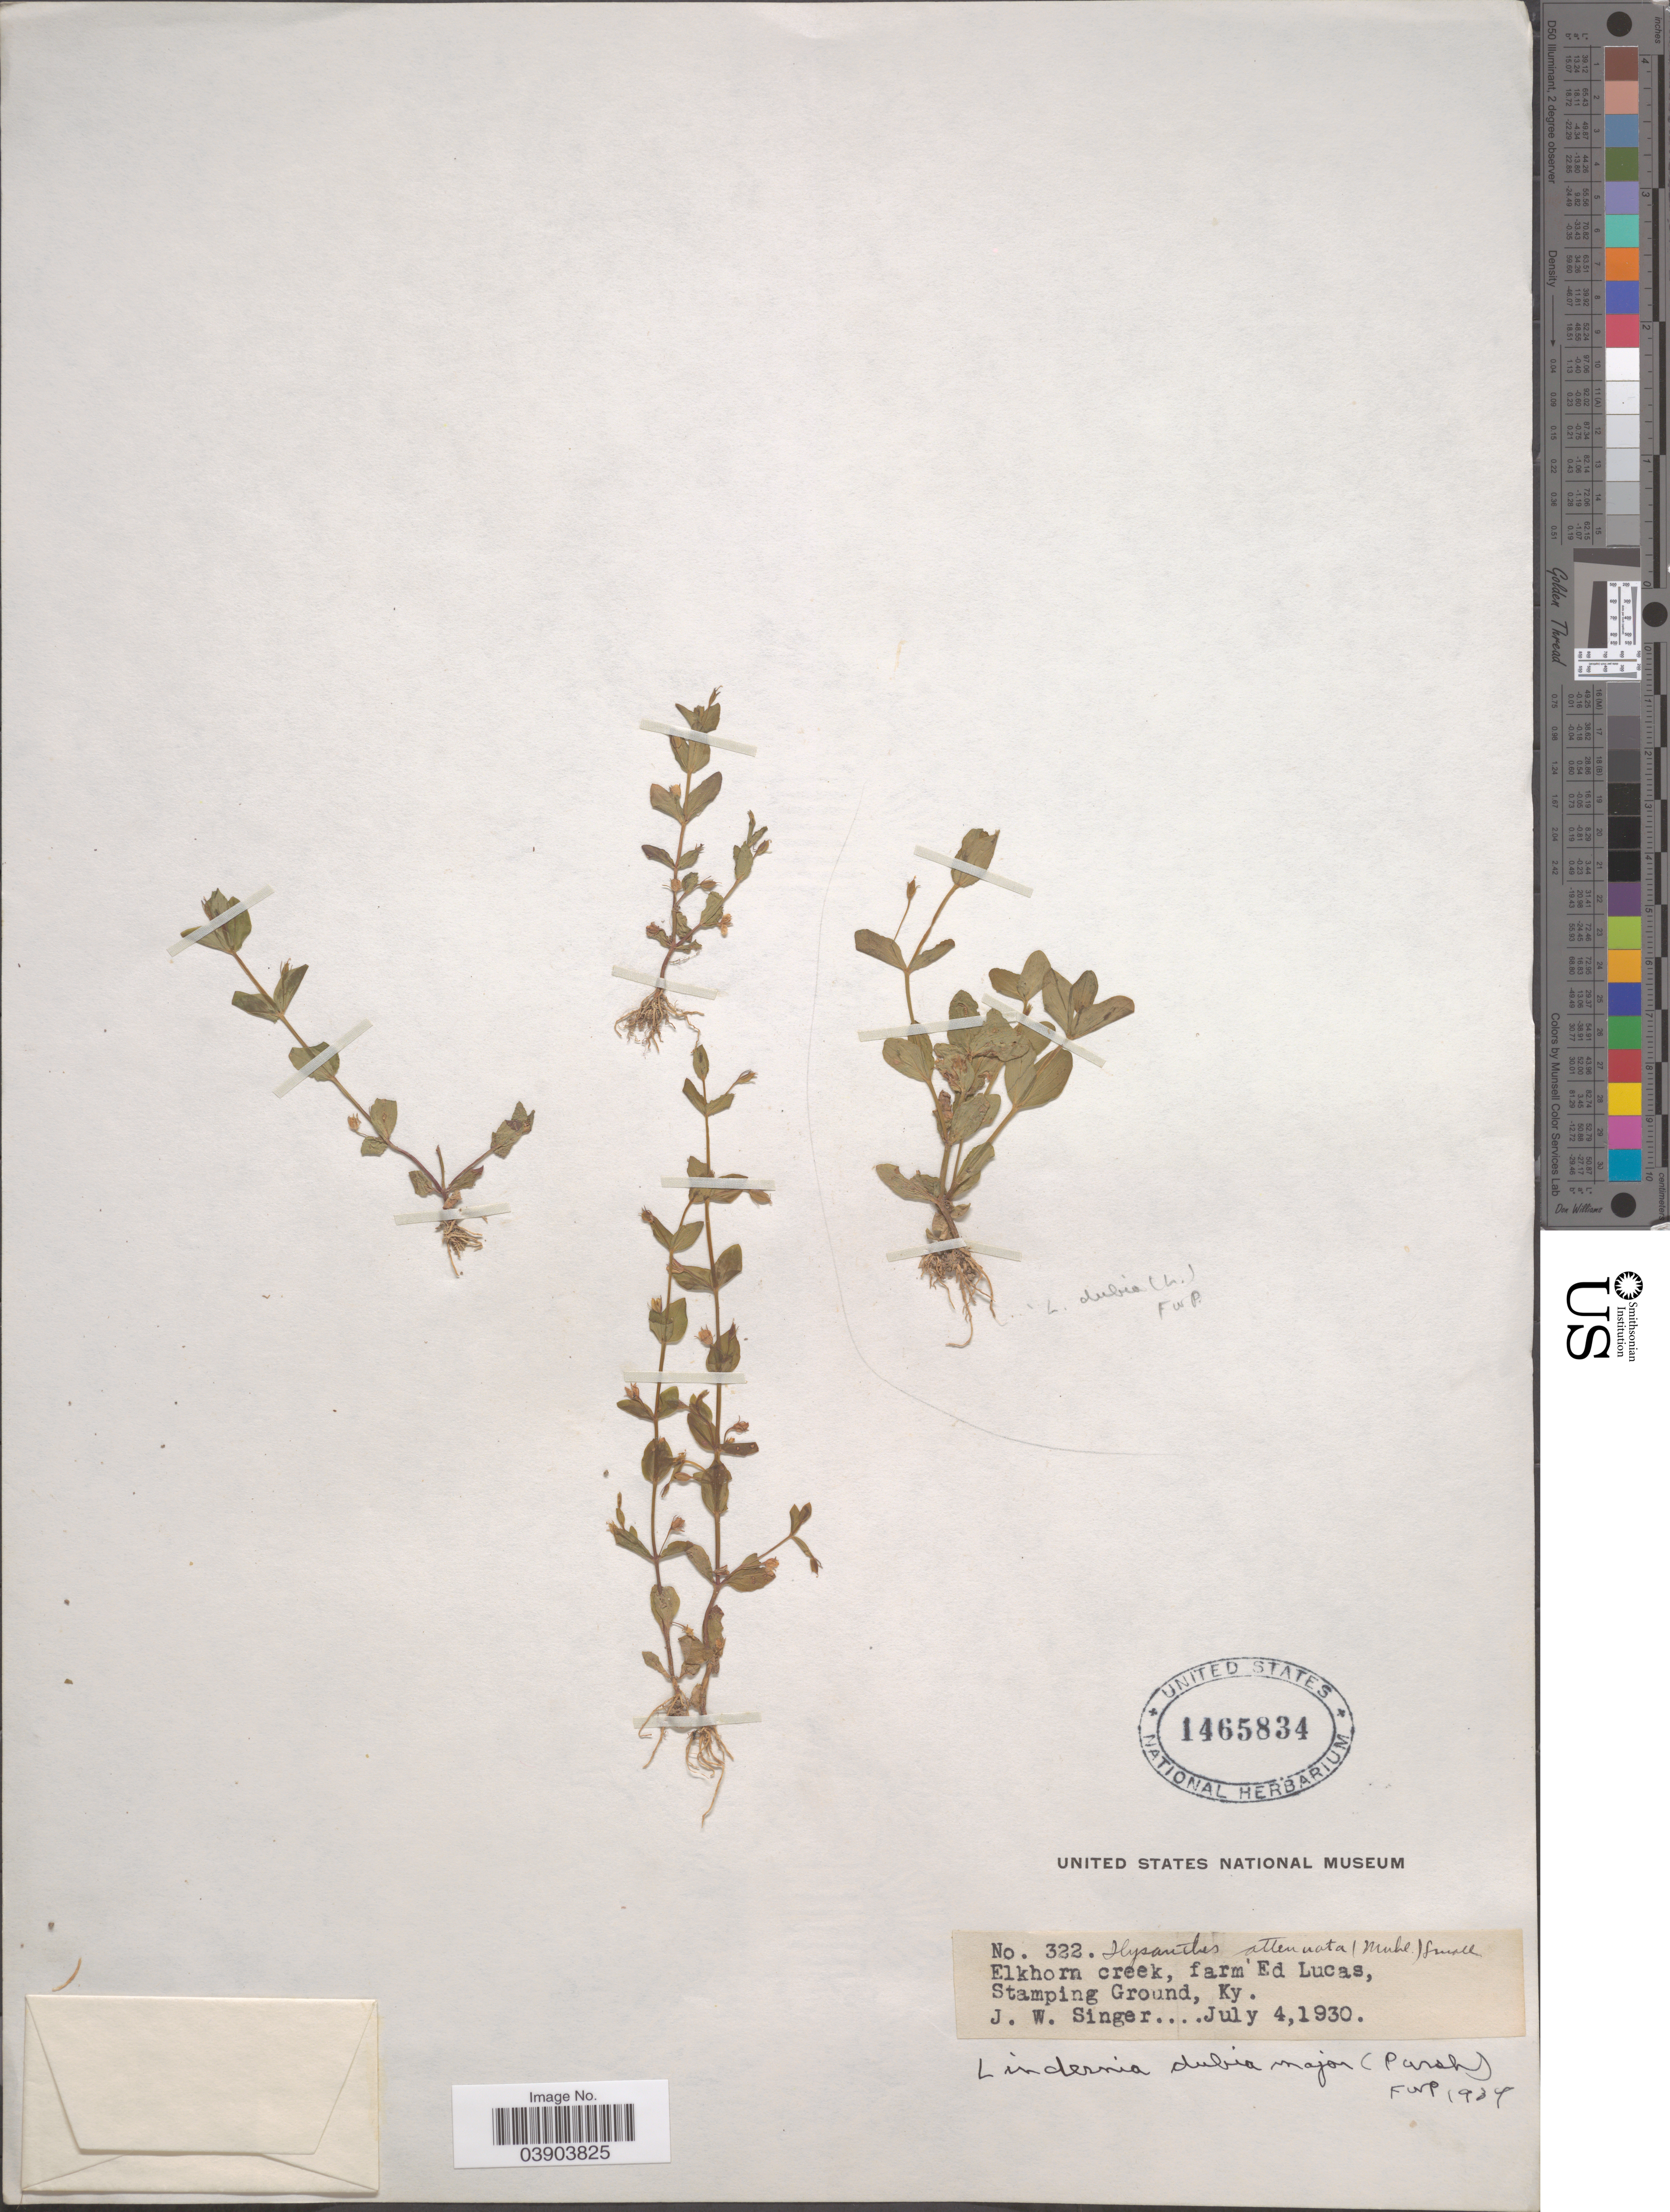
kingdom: Plantae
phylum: Tracheophyta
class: Magnoliopsida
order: Lamiales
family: Linderniaceae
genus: Lindernia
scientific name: Lindernia dubia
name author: (L.) Pennell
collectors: J. EW. Singer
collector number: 322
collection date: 1930-07-04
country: United States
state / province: Kentucky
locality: Elkhorn creek, farm Ed Lucas, Stamping Ground.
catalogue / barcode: US 1465834